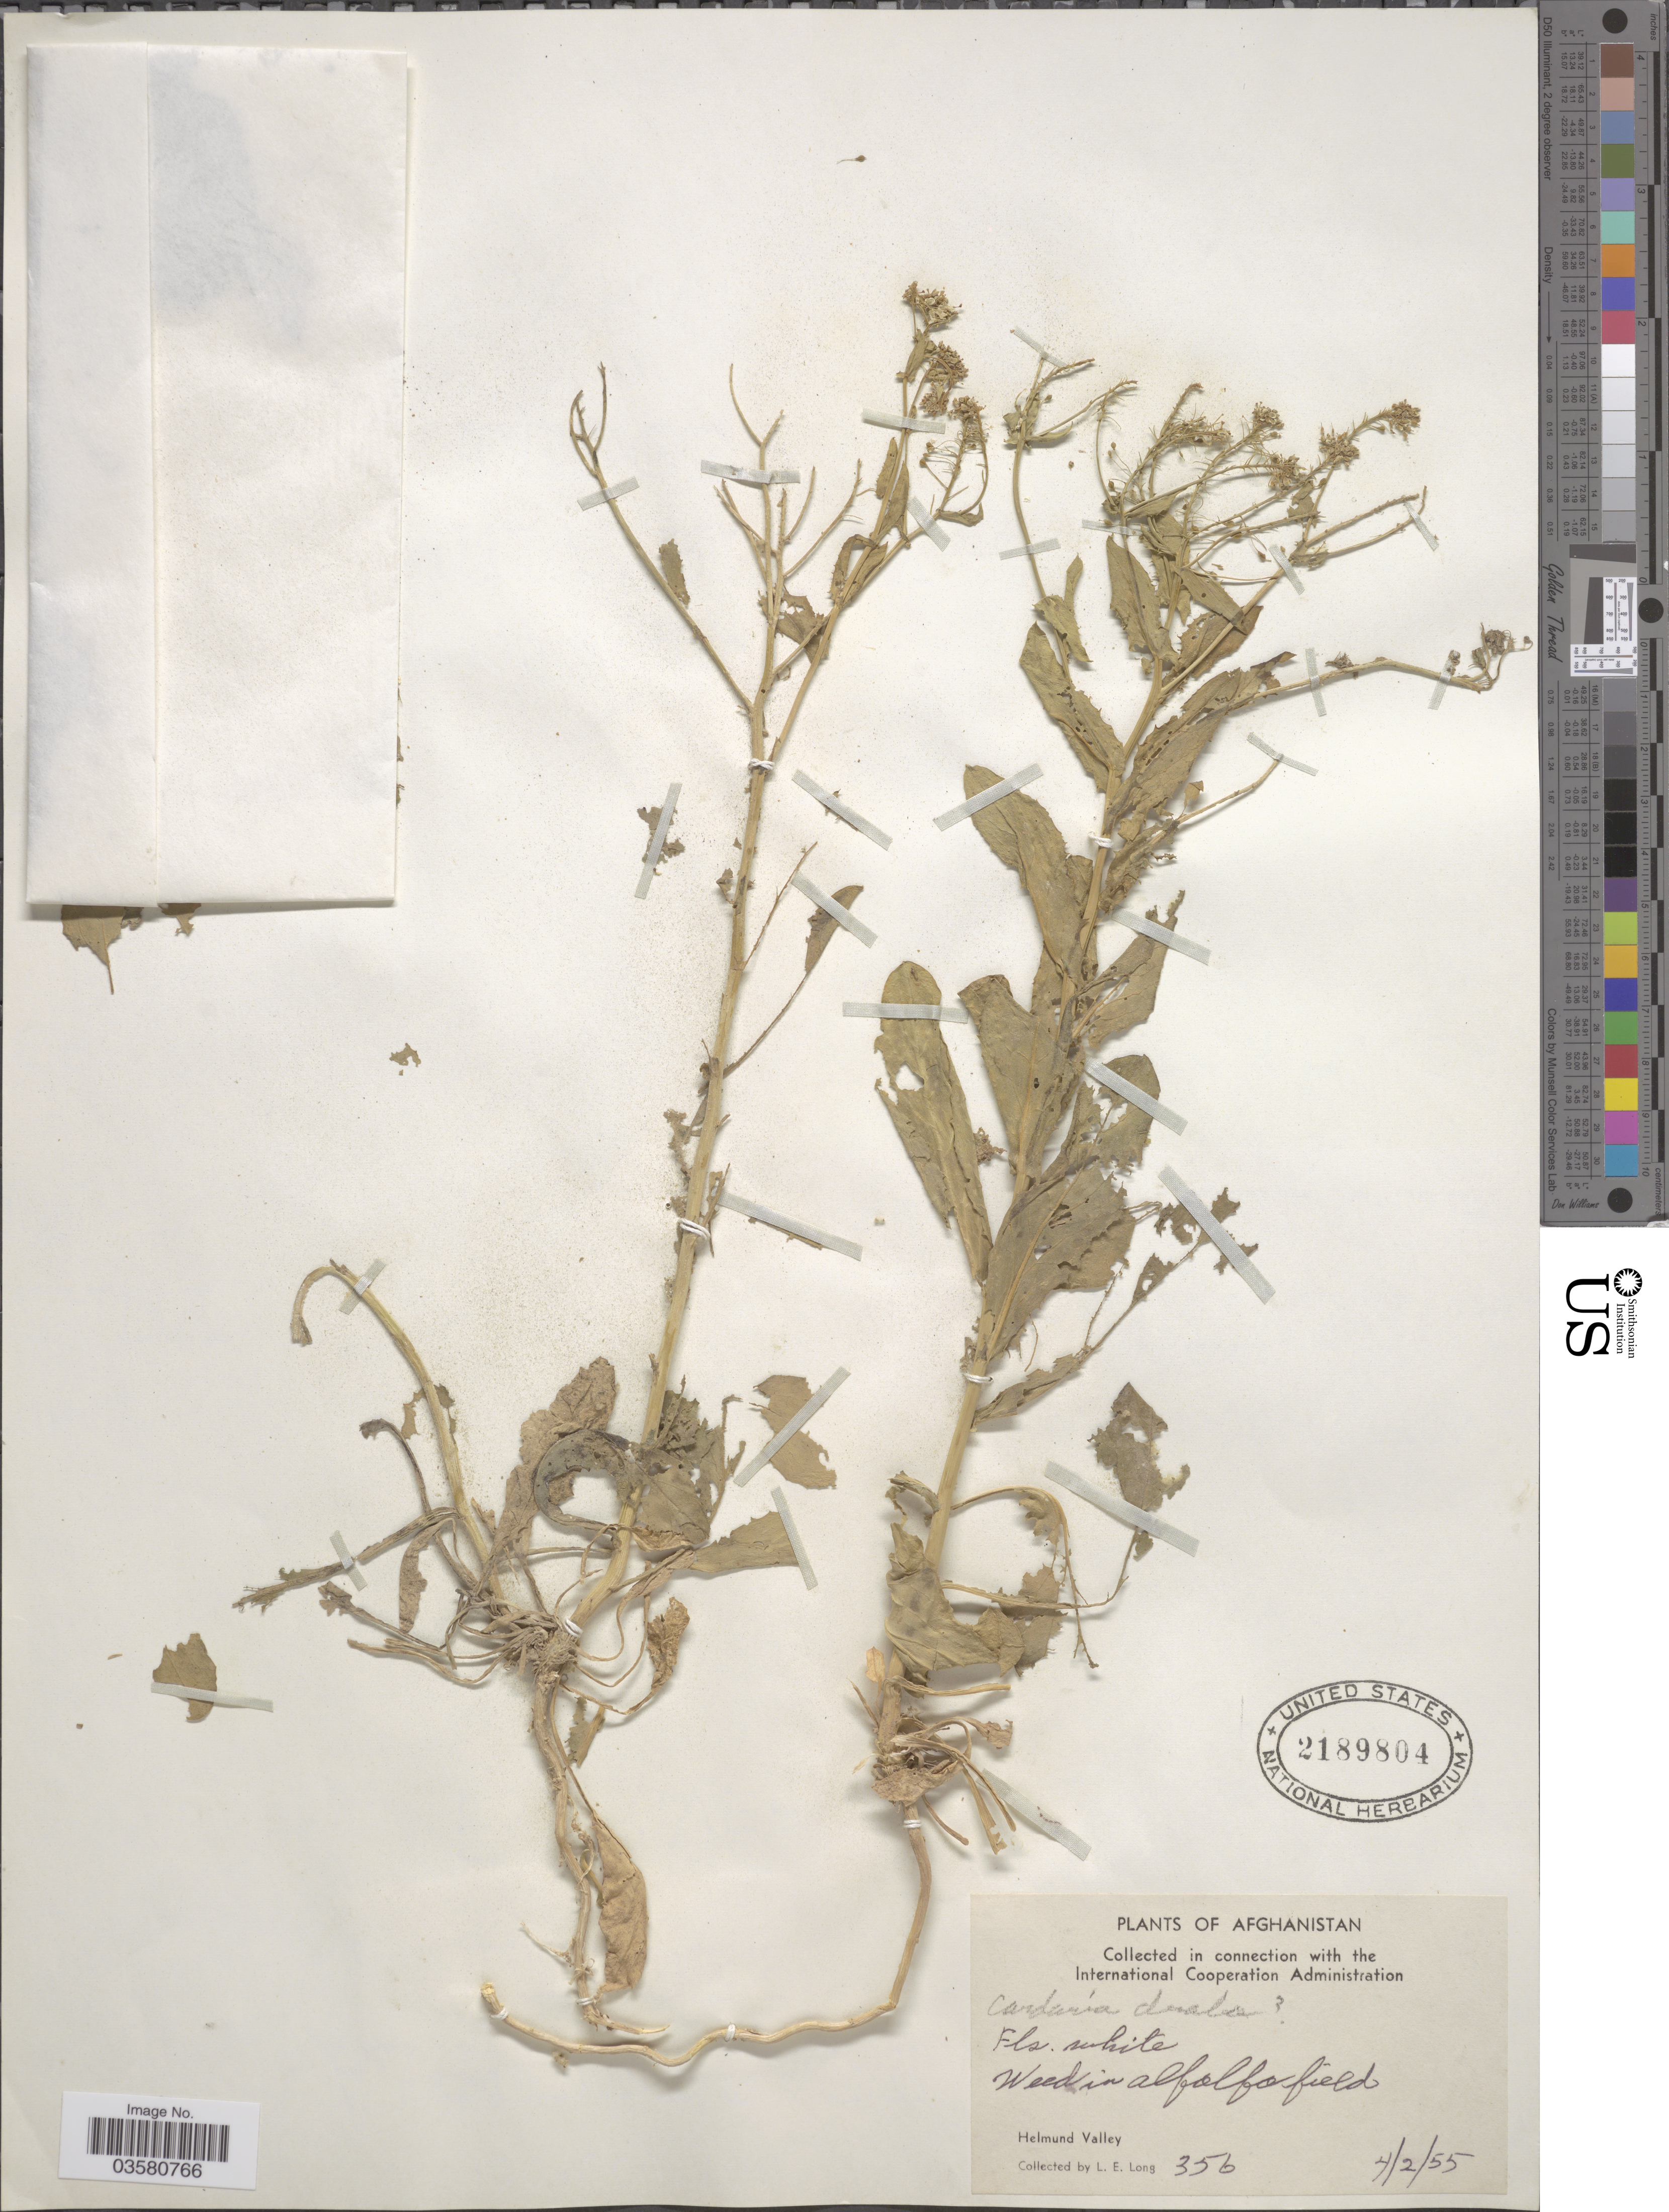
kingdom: Plantae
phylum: Tracheophyta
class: Magnoliopsida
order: Brassicales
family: Brassicaceae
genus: Lepidium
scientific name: Lepidium chalepense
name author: L.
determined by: Strong, Mark T., (BOT), Smithsonian Institution - National Museum of Natural History (UNITED STATES)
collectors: L. E. Long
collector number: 356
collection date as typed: Transcribed d/m/y: 4/2/55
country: Afghanistan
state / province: Helmand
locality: Helmund Valley.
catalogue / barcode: US 2189804